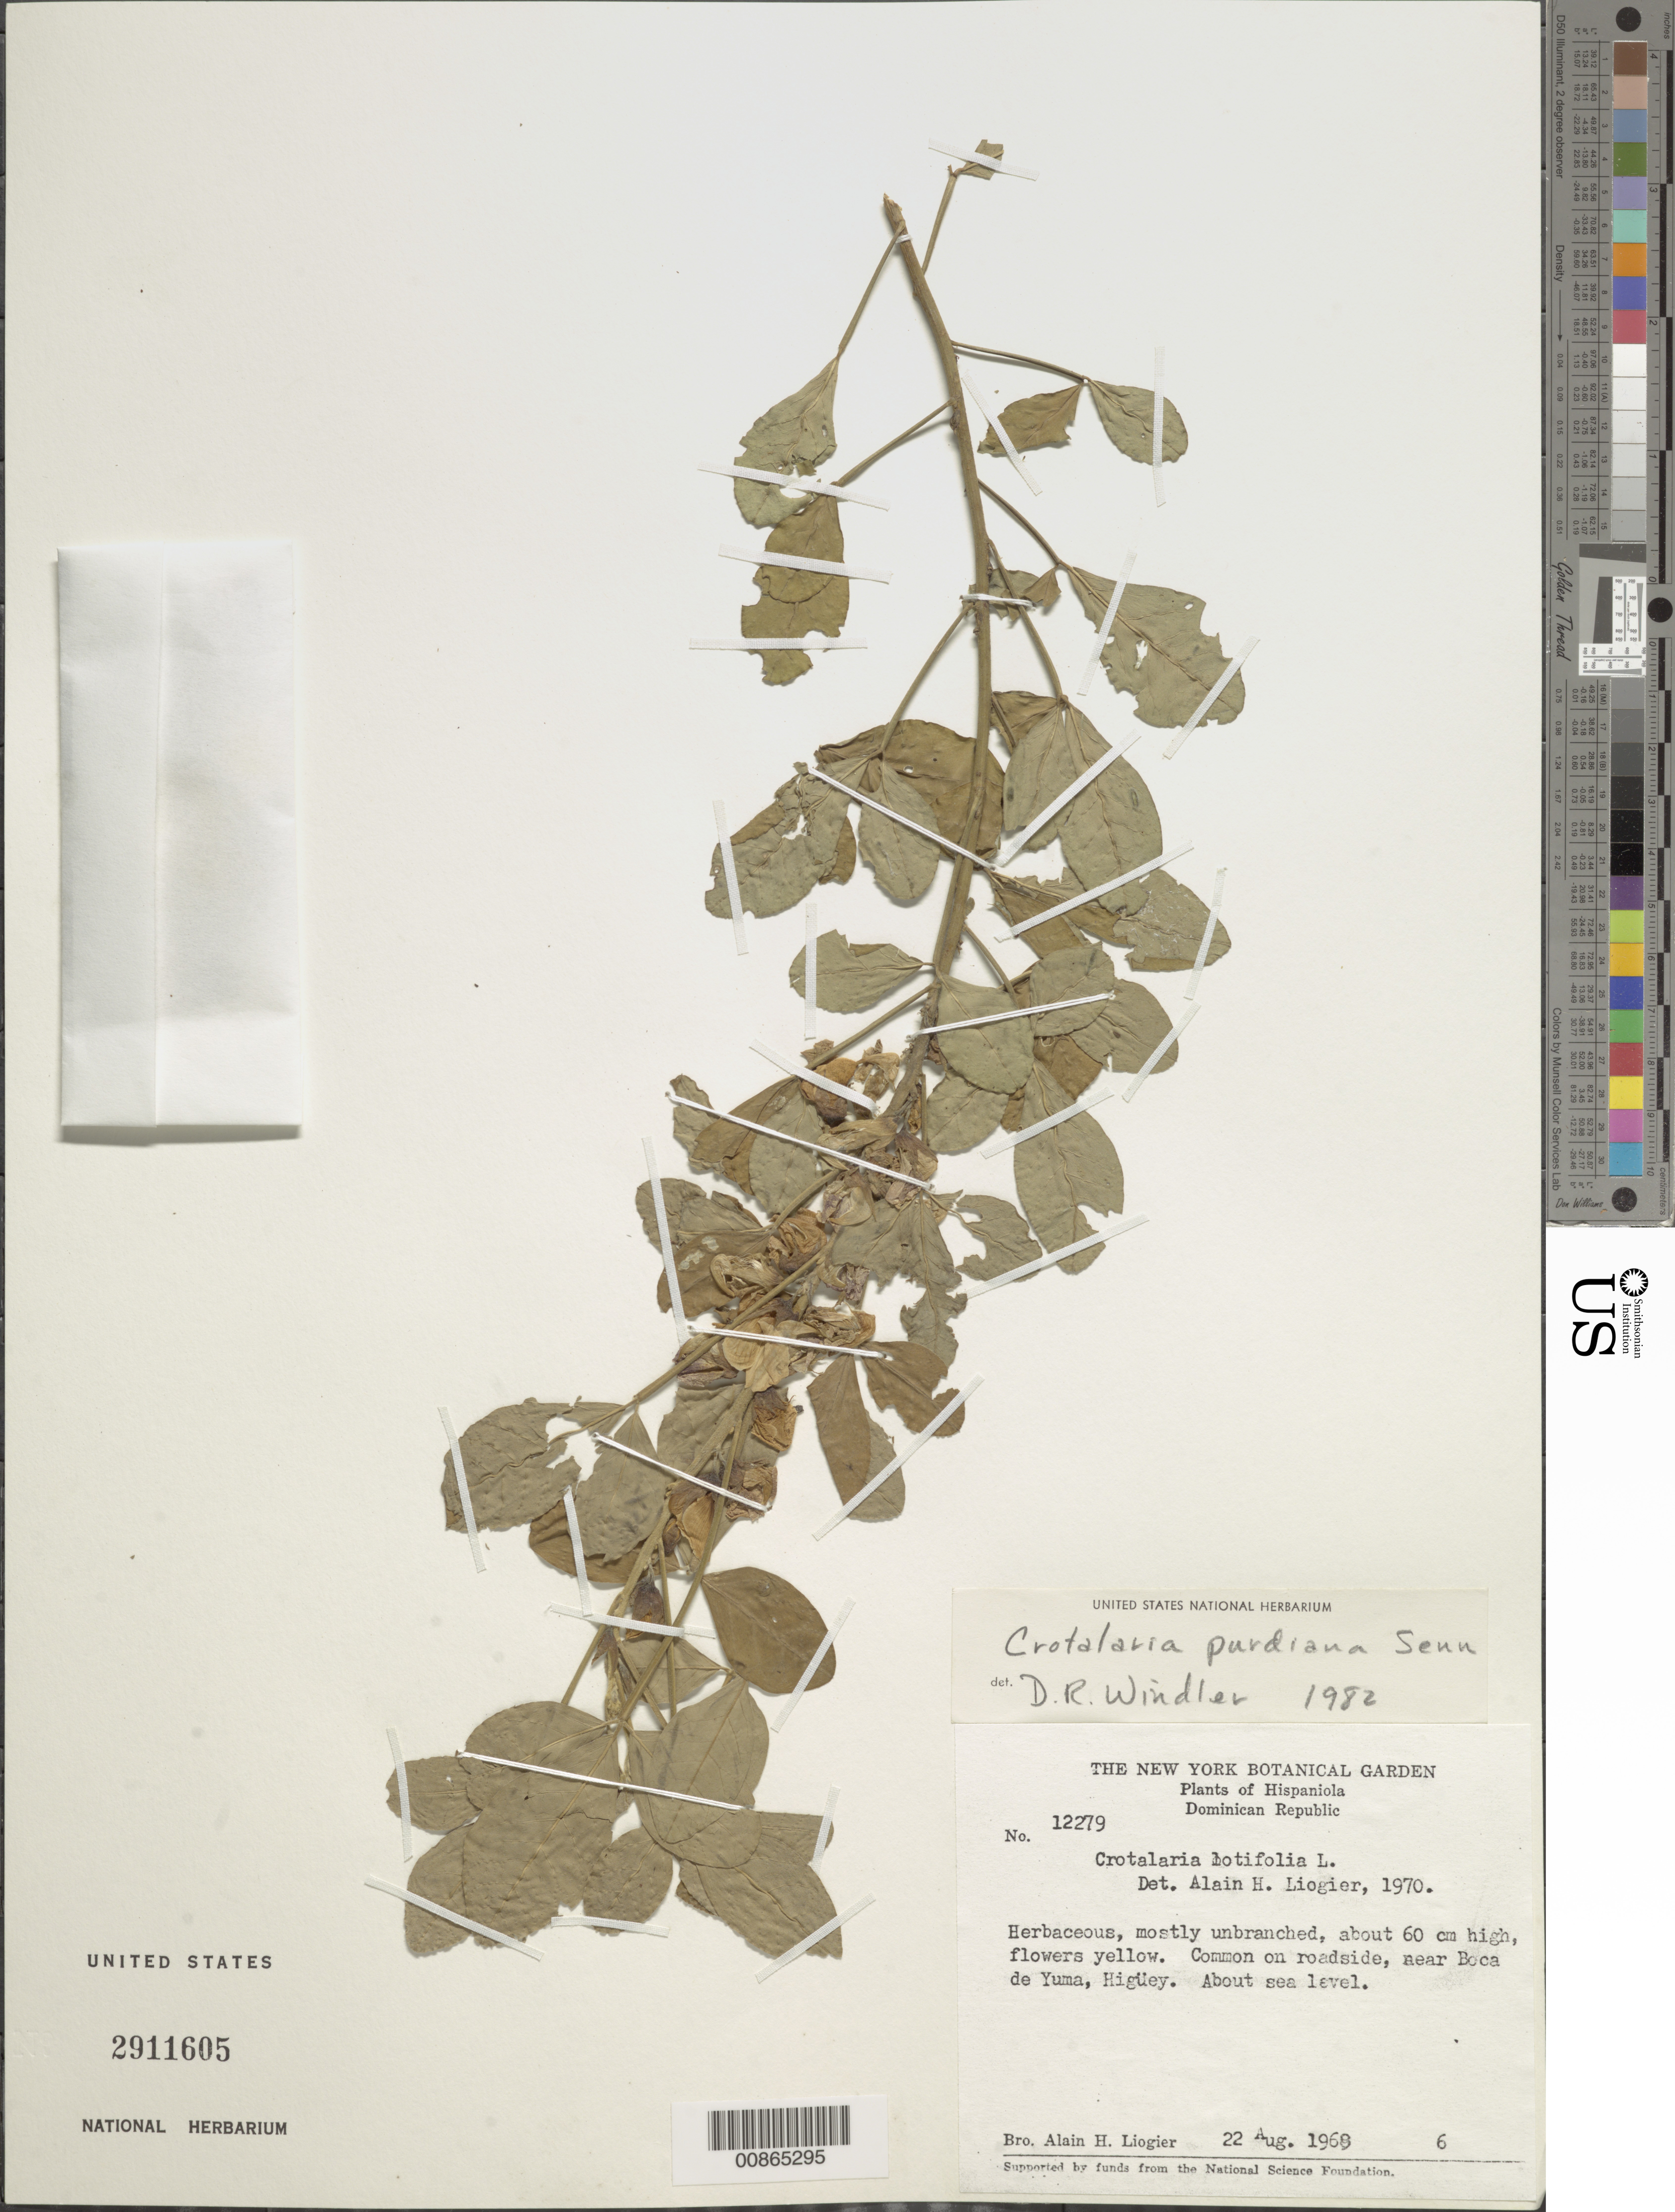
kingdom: Plantae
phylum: Tracheophyta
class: Magnoliopsida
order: Fabales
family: Fabaceae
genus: Crotalaria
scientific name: Crotalaria purdiana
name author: H. Senn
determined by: Windler, D. R.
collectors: A. H. Liogier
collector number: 12279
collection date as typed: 22 Aug 1968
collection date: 1968-08-22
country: Dominican Republic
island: Hispaniola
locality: Near Boca de Yuma, Higüey.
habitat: Common on roadside.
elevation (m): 0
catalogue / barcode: US 2911605